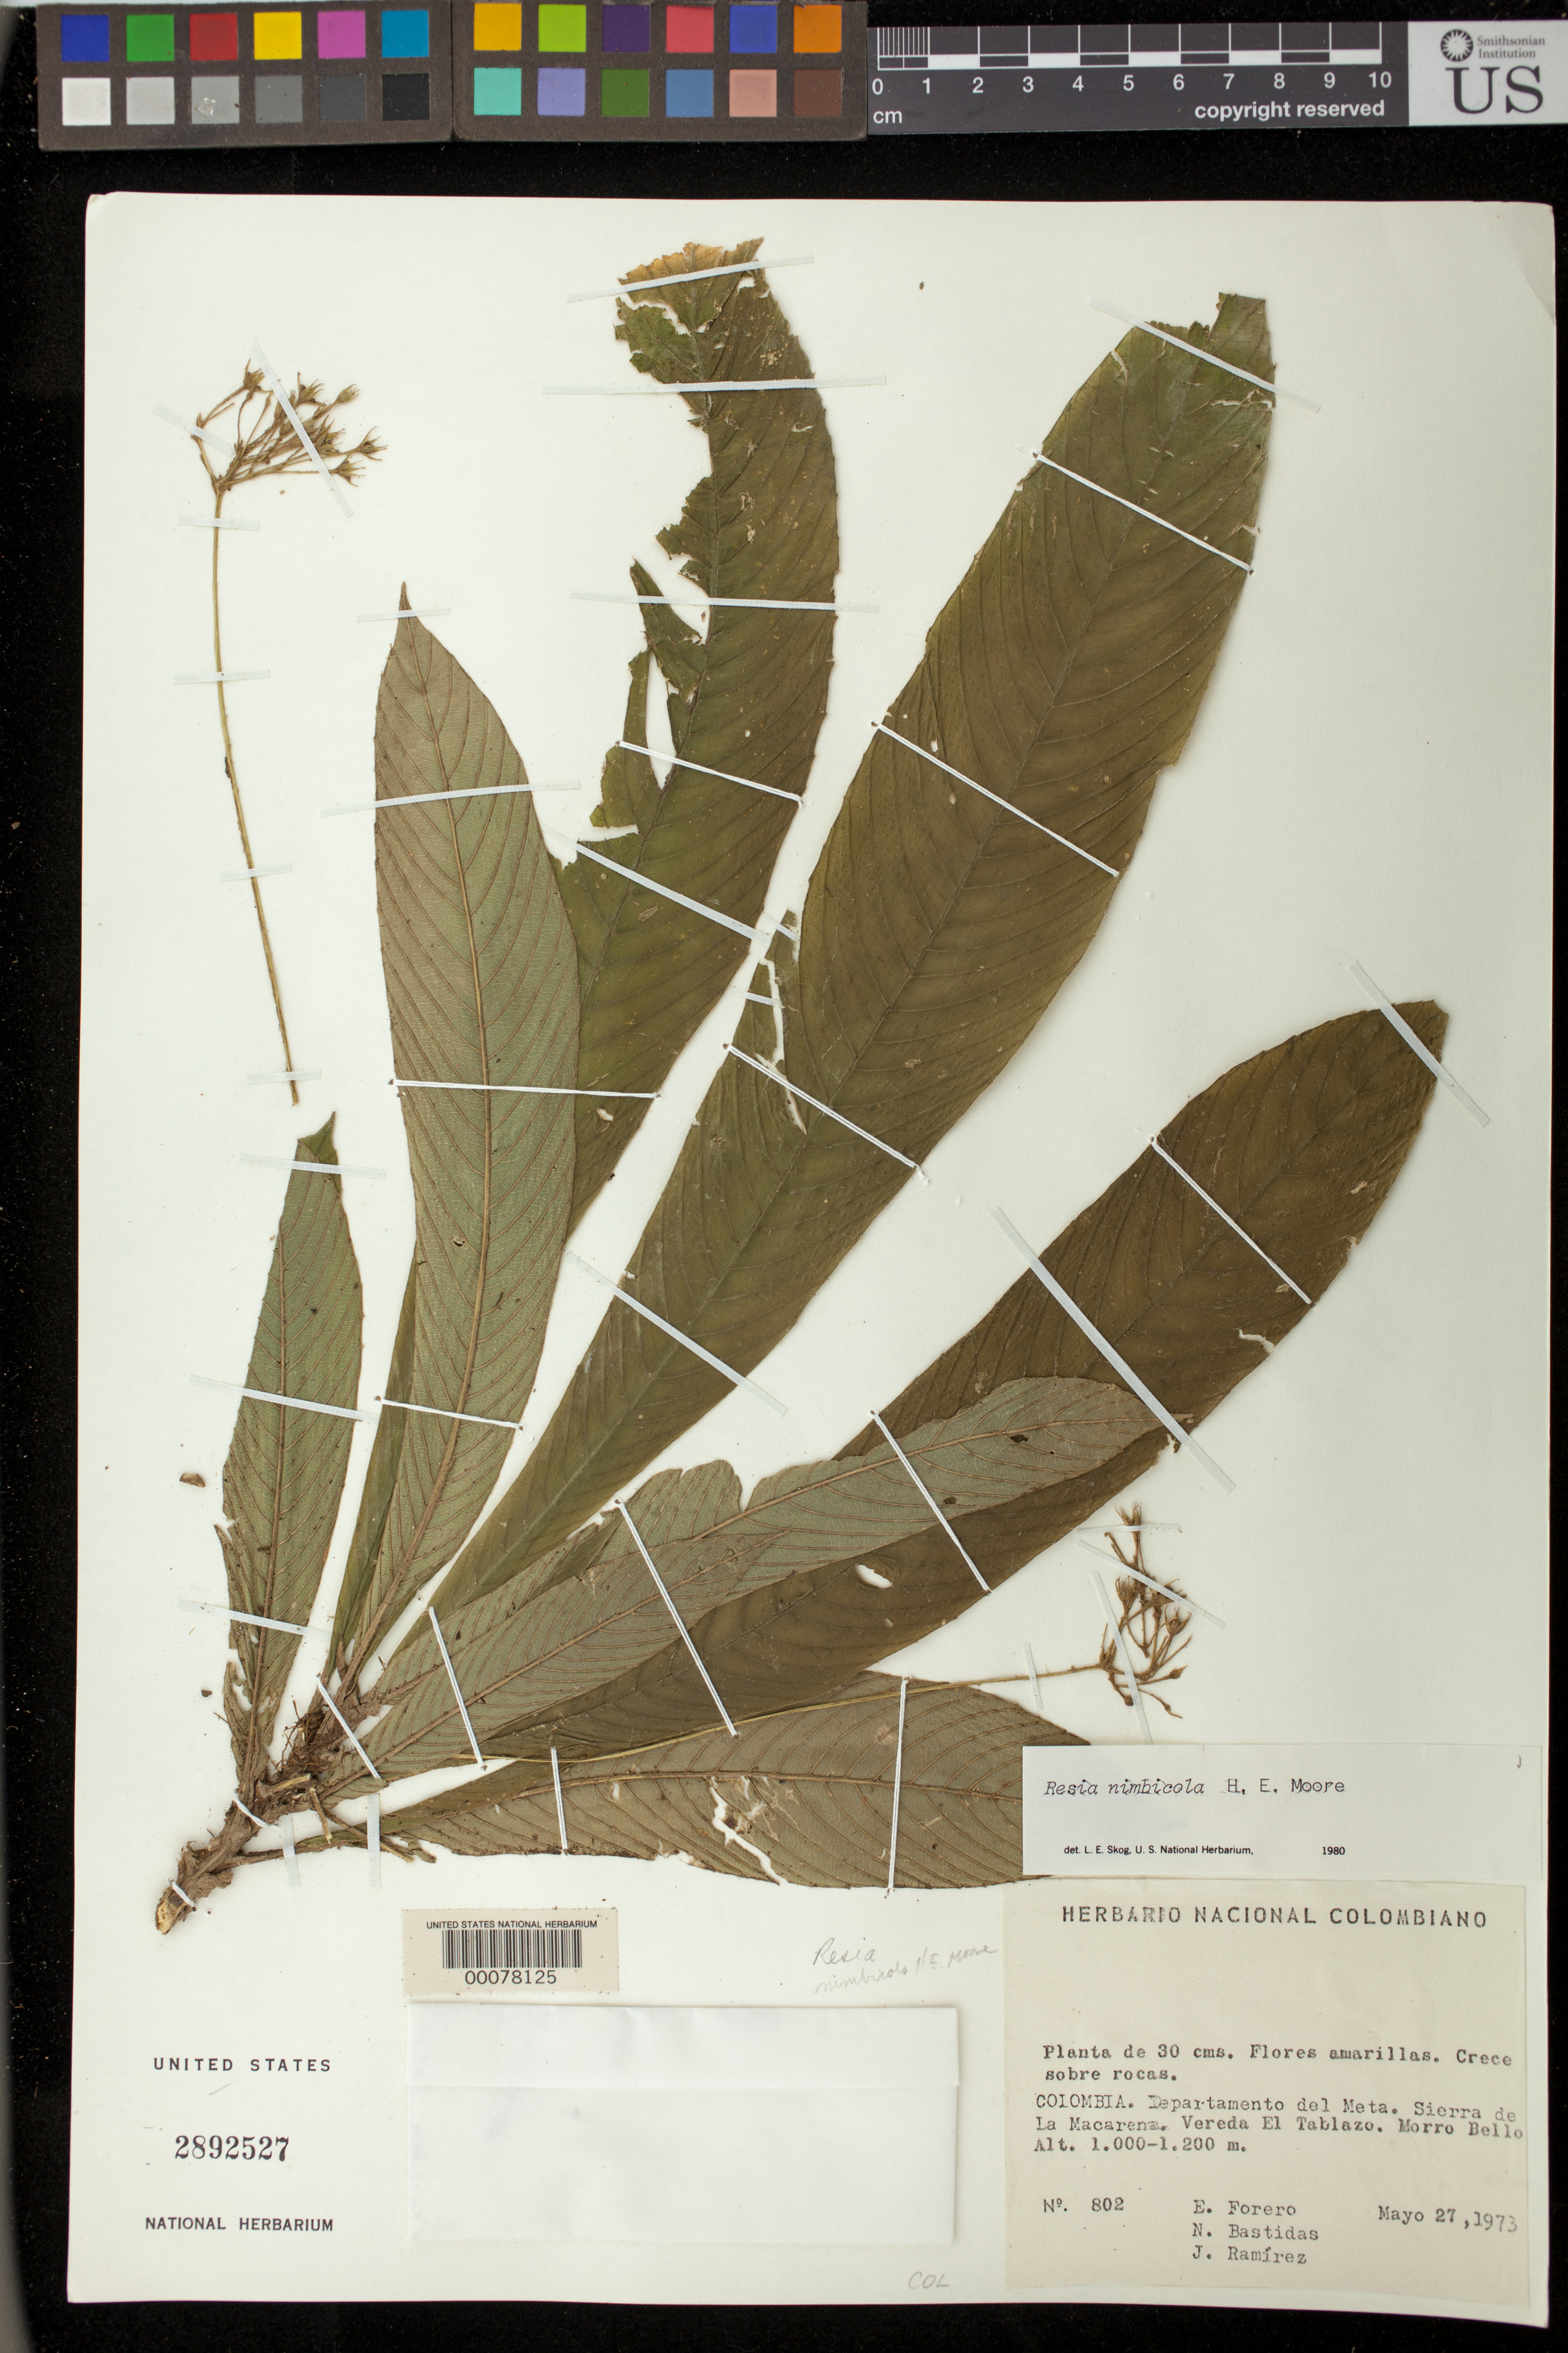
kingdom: Plantae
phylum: Tracheophyta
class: Magnoliopsida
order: Lamiales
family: Gesneriaceae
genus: Resia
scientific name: Resia nimbicola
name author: H.E. Moore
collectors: E. Forero, N. Bastidas & J. Ramirez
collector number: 802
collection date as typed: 27 May 1973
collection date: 1973-05-27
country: Colombia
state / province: Meta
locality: Sierra de La Macarena. Vereda El Tablazo. Morro Bello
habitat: Creces sobrea rocas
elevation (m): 1000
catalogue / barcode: US 2892527